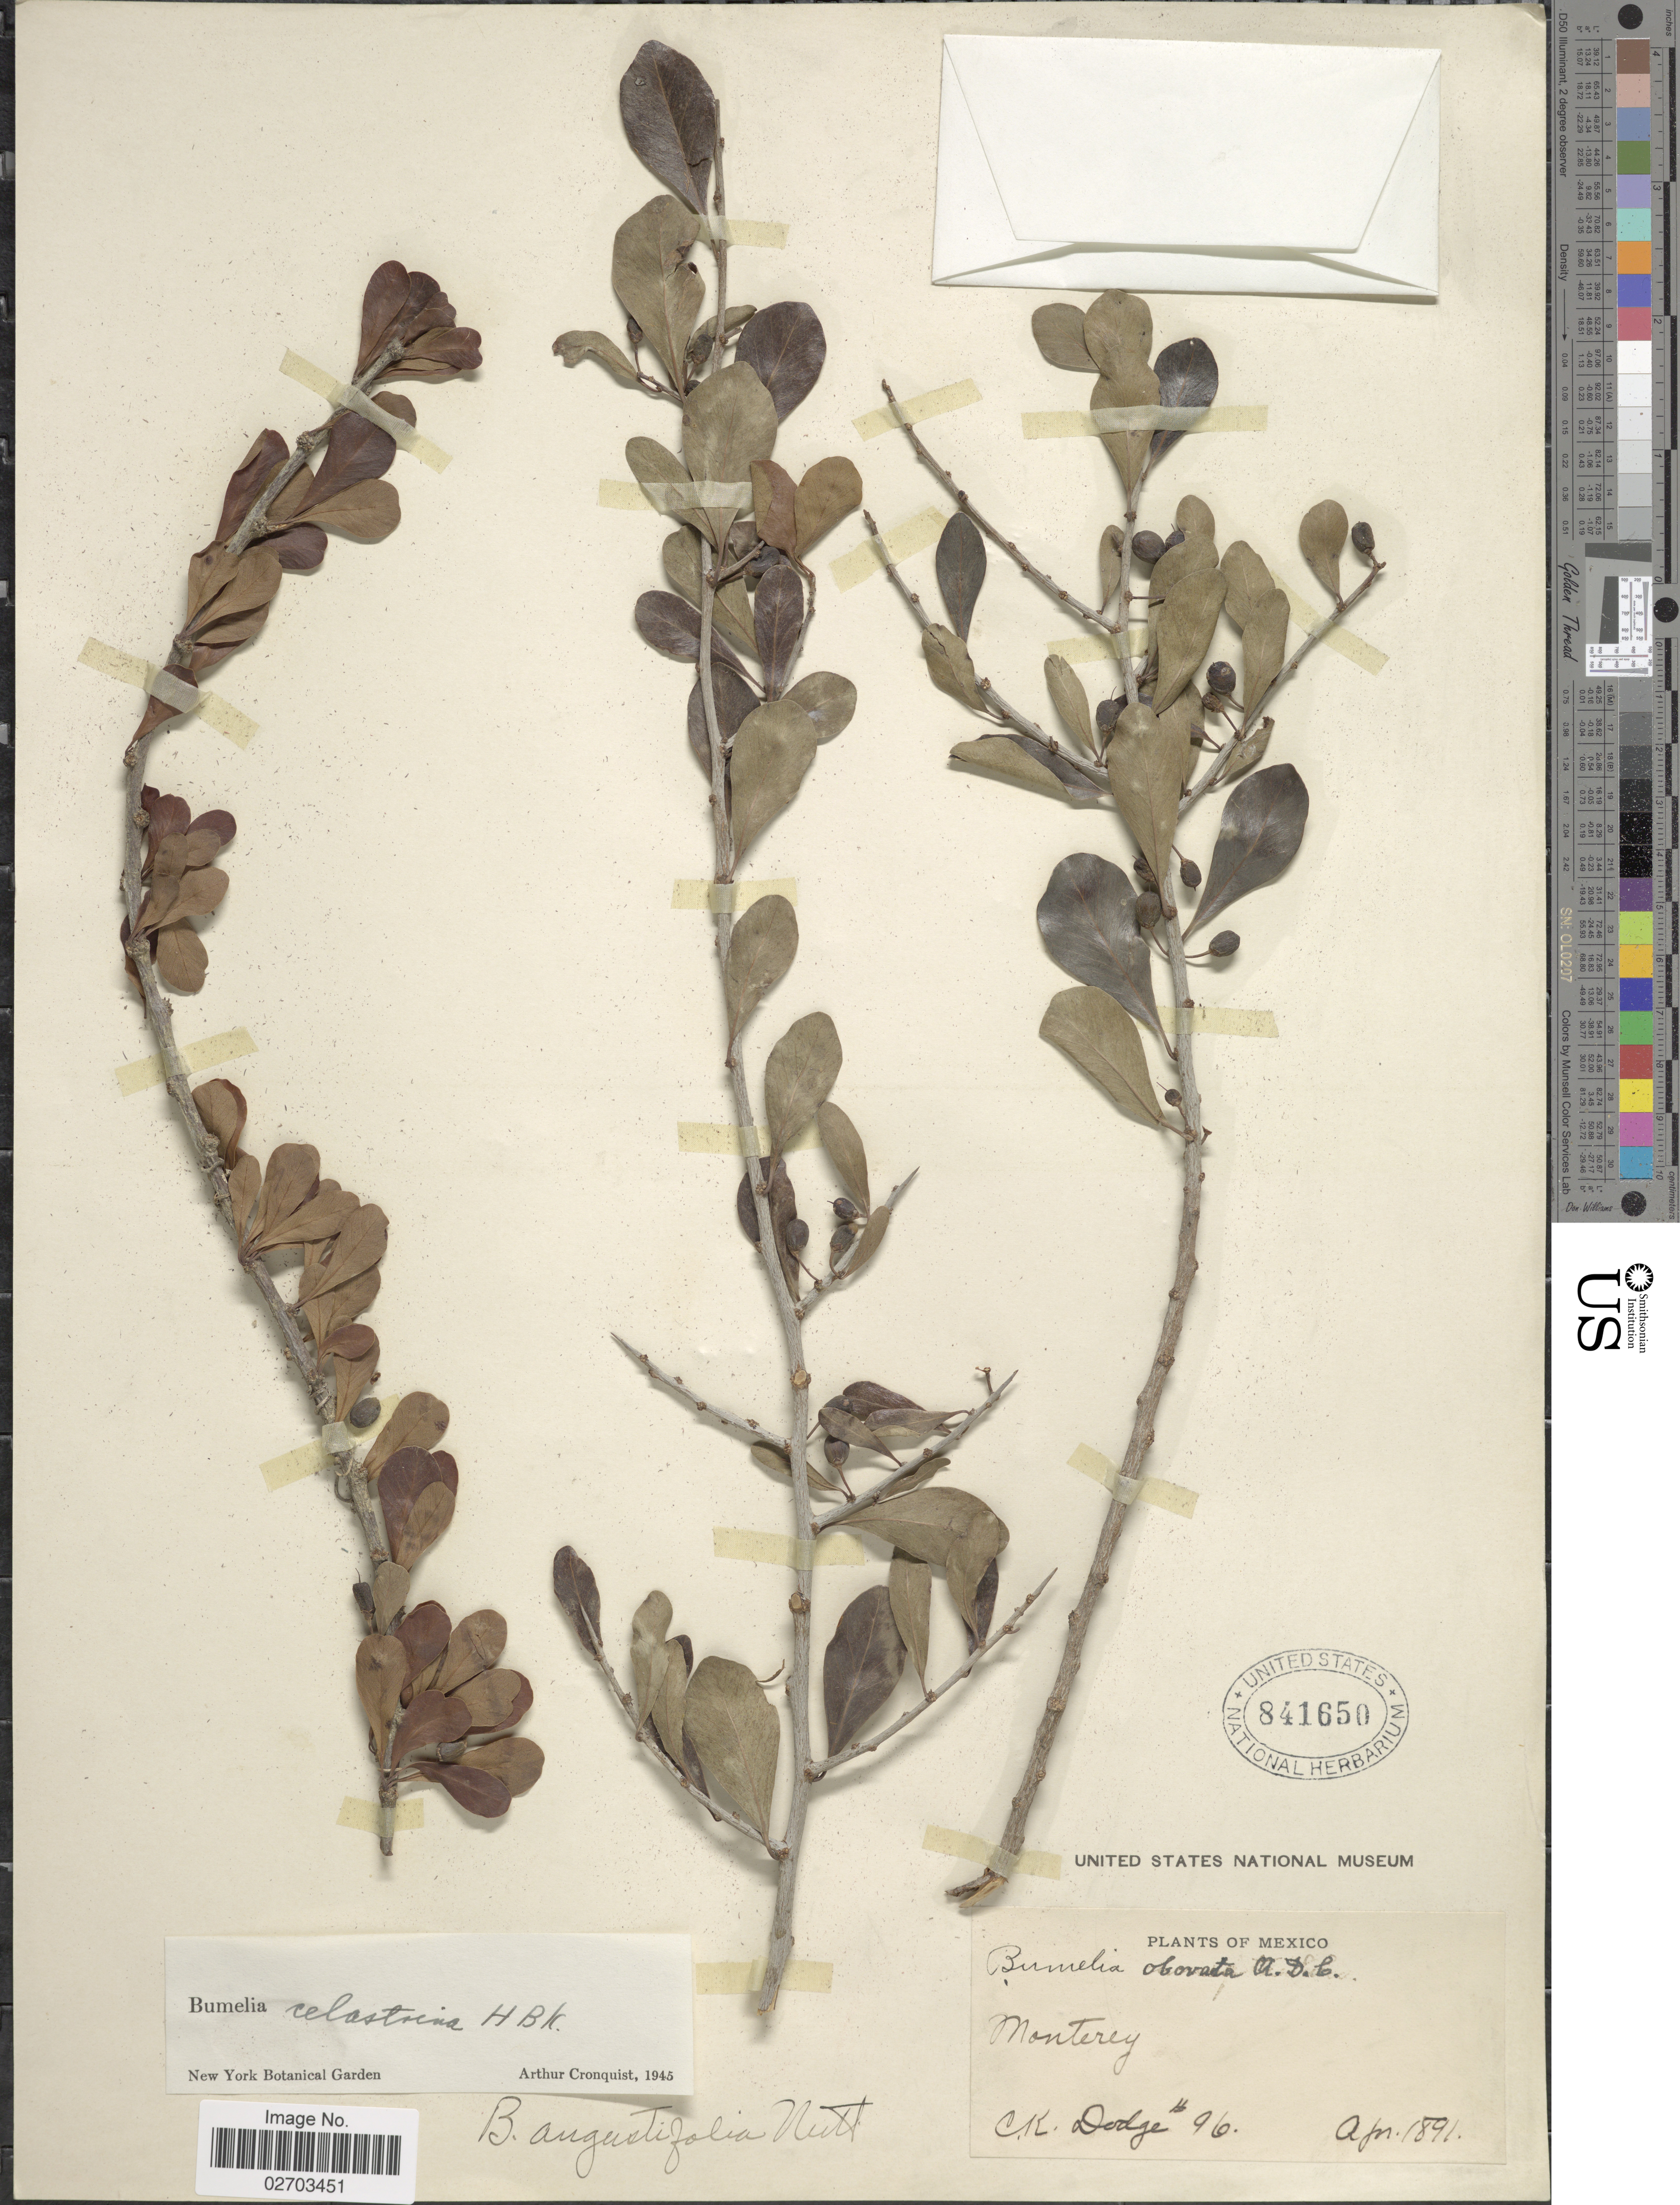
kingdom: Plantae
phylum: Tracheophyta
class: Magnoliopsida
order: Ericales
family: Sapotaceae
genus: Sideroxylon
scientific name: Sideroxylon celastrinum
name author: (Kunth) T.D. Penn.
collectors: C. Dodge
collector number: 96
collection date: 1891-04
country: Mexico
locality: Monterey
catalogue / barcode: US 841650